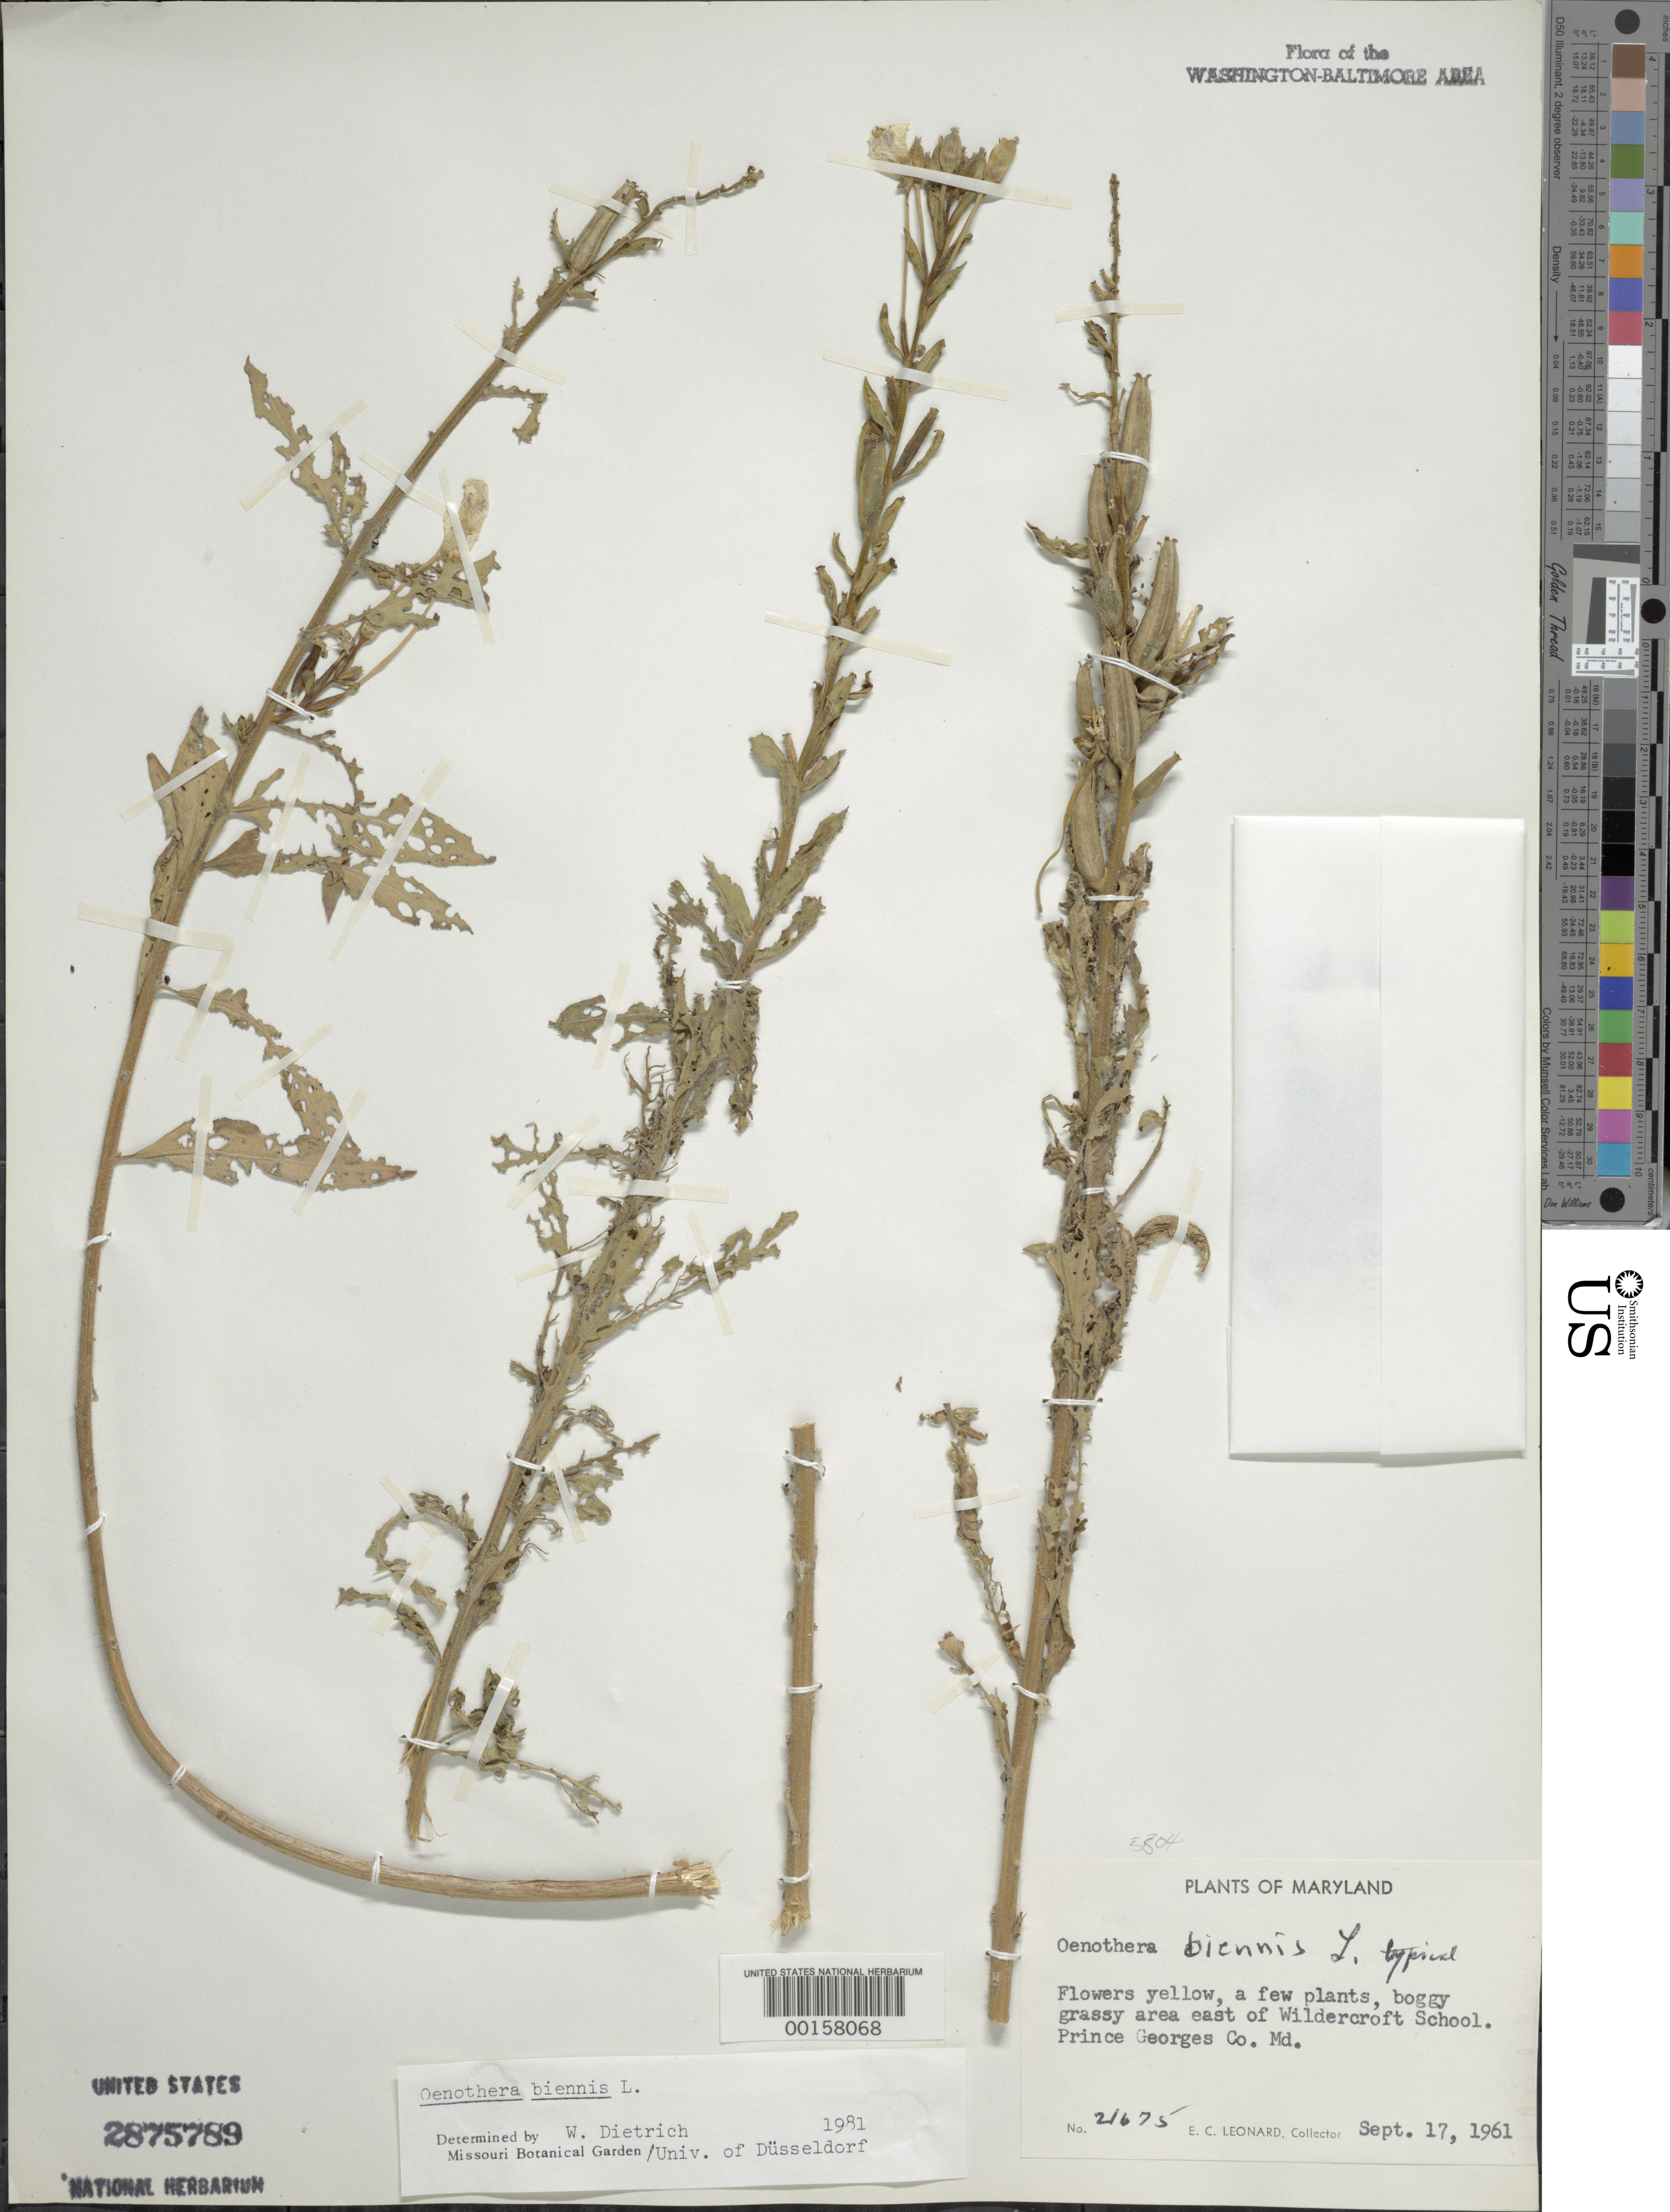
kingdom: Plantae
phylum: Tracheophyta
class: Magnoliopsida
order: Myrtales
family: Onagraceae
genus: Oenothera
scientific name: Oenothera biennis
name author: L.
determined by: Dietrich, W.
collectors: E. C. Leonard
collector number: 21675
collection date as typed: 17 Sep 1961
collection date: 1961-09-17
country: United States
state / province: Maryland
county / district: Prince George's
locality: E of Wildercroft School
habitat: Boggy grassy area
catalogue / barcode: US 2875789